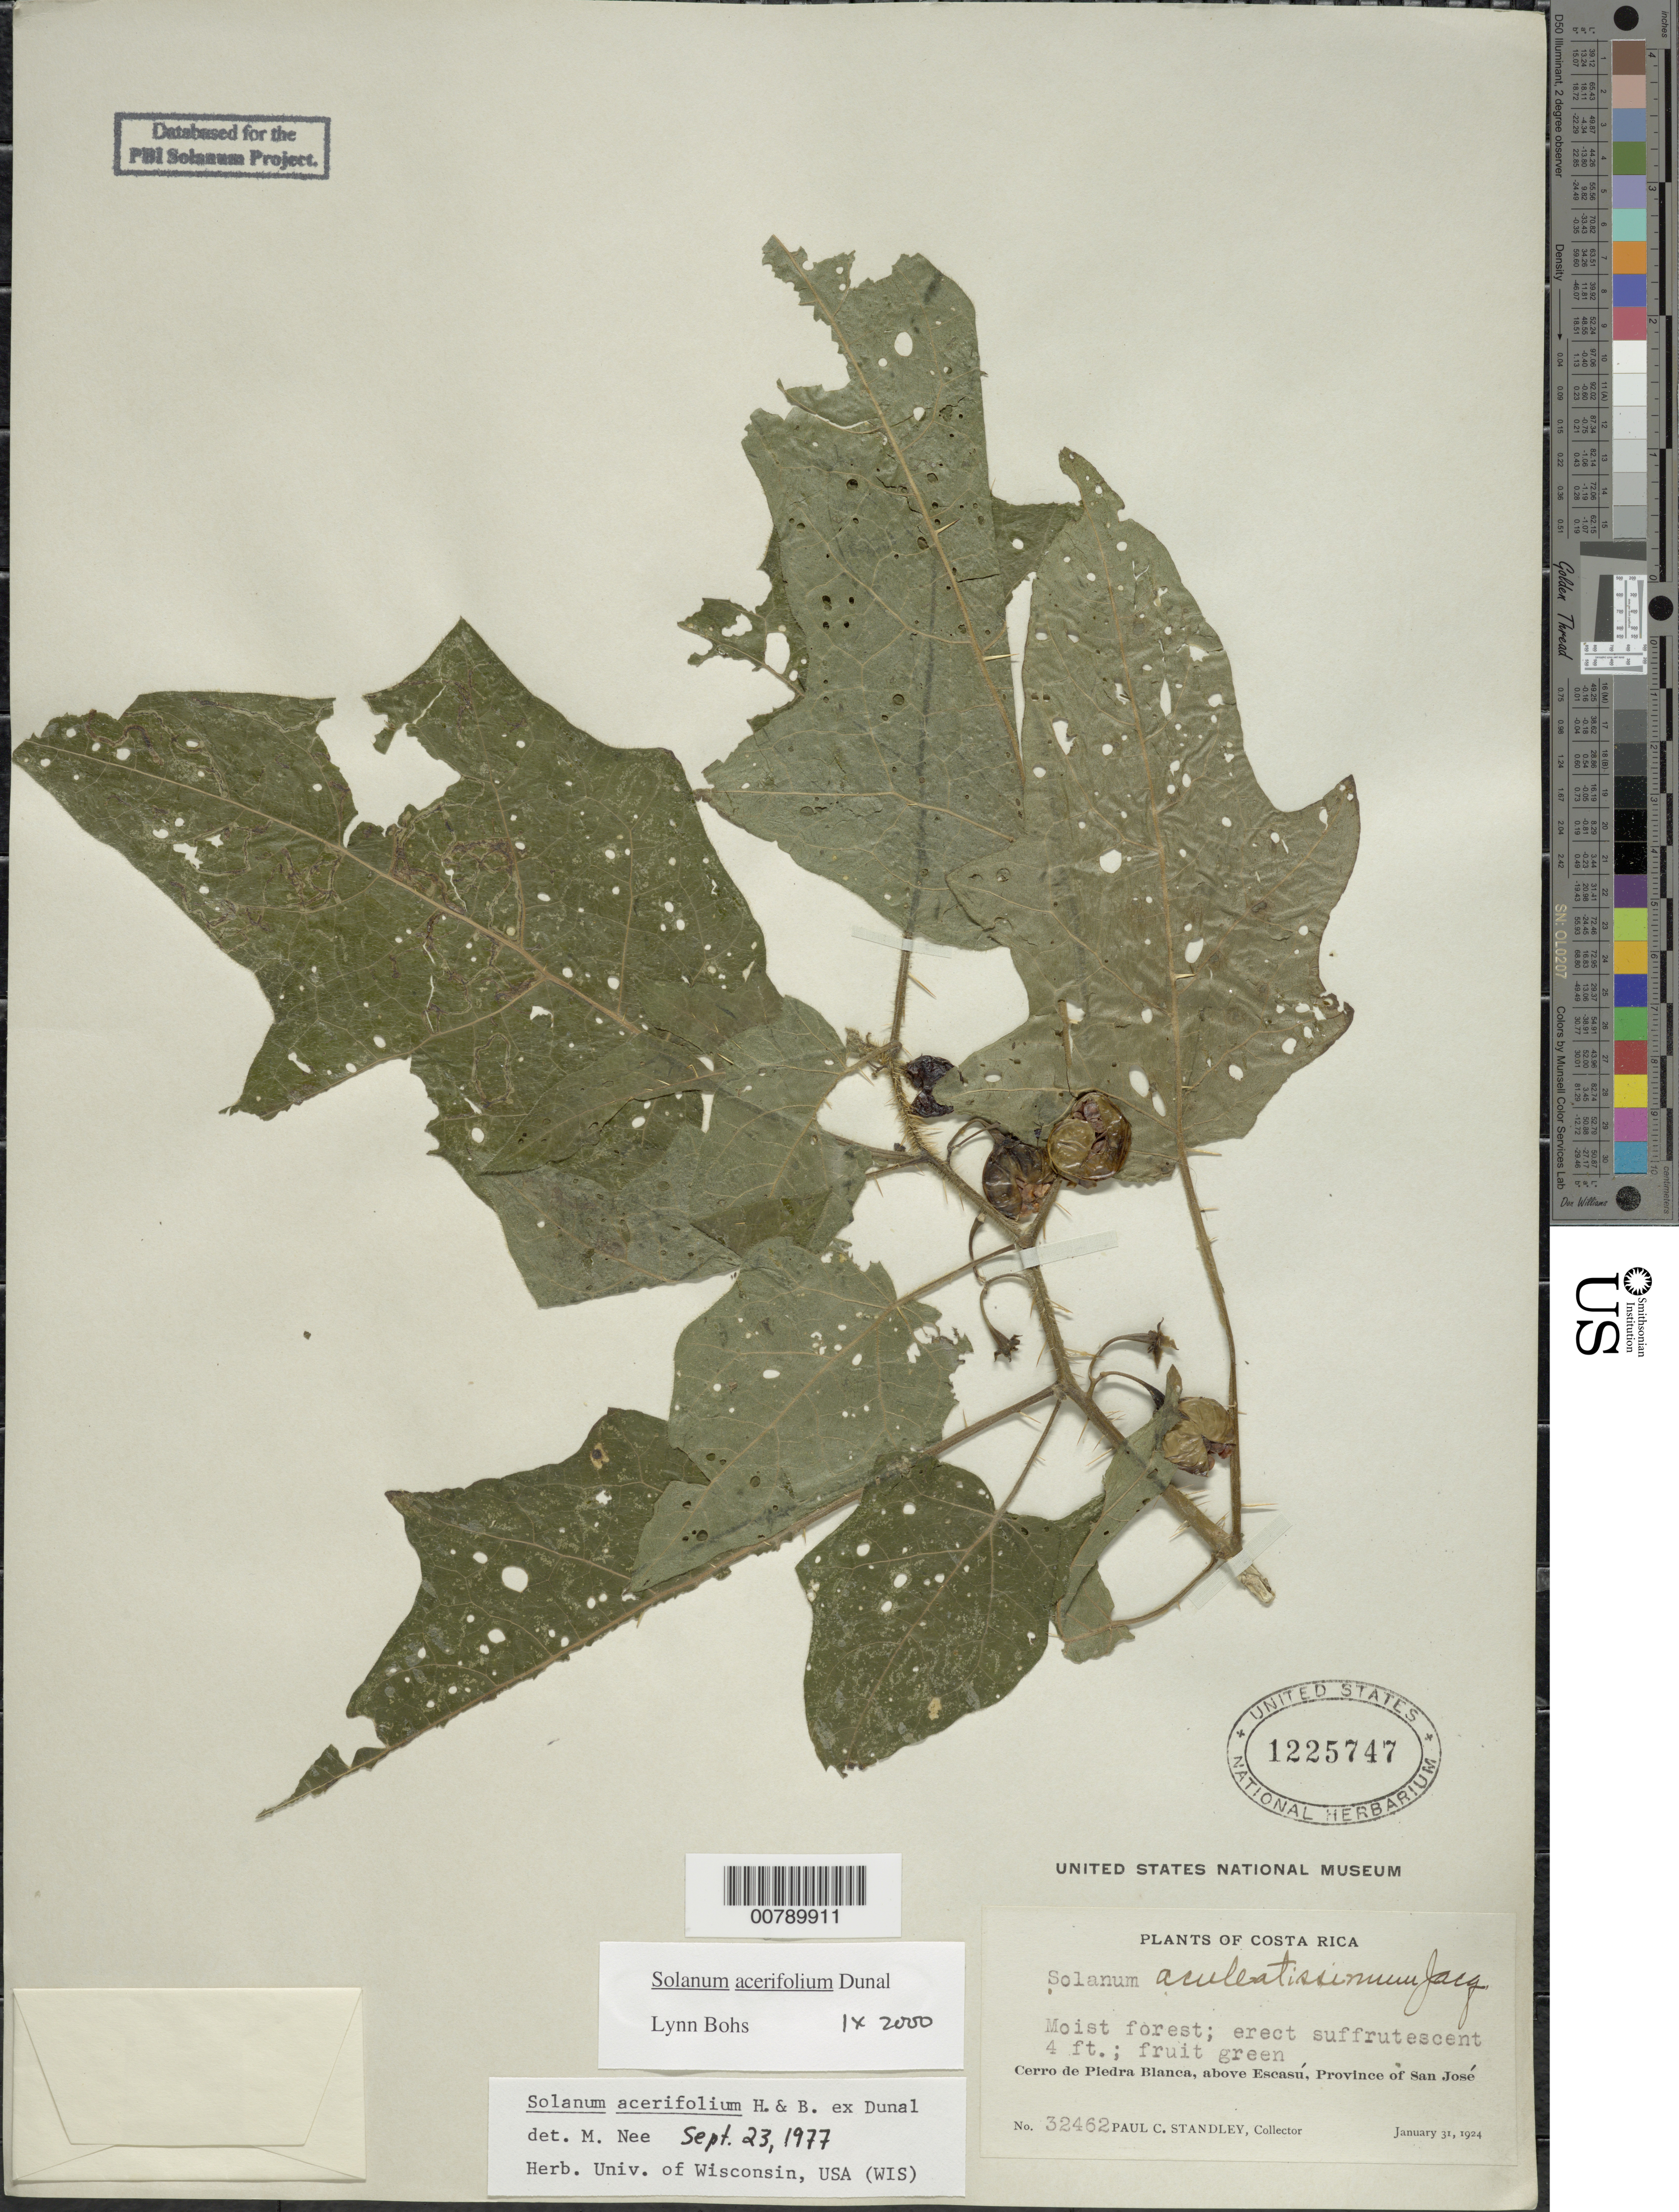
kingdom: Plantae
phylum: Tracheophyta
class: Magnoliopsida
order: Solanales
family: Solanaceae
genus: Solanum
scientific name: Solanum acerifolium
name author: Humb. & Bonpl. ex Dunal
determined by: Bohs, L. A.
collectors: P. C. Standley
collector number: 32462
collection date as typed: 31 Jan 1923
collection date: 1923-01-31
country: Costa Rica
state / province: San José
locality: Cerro de Piedra Blanca, above Escasú.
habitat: Moist forest.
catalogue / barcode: US 1225747